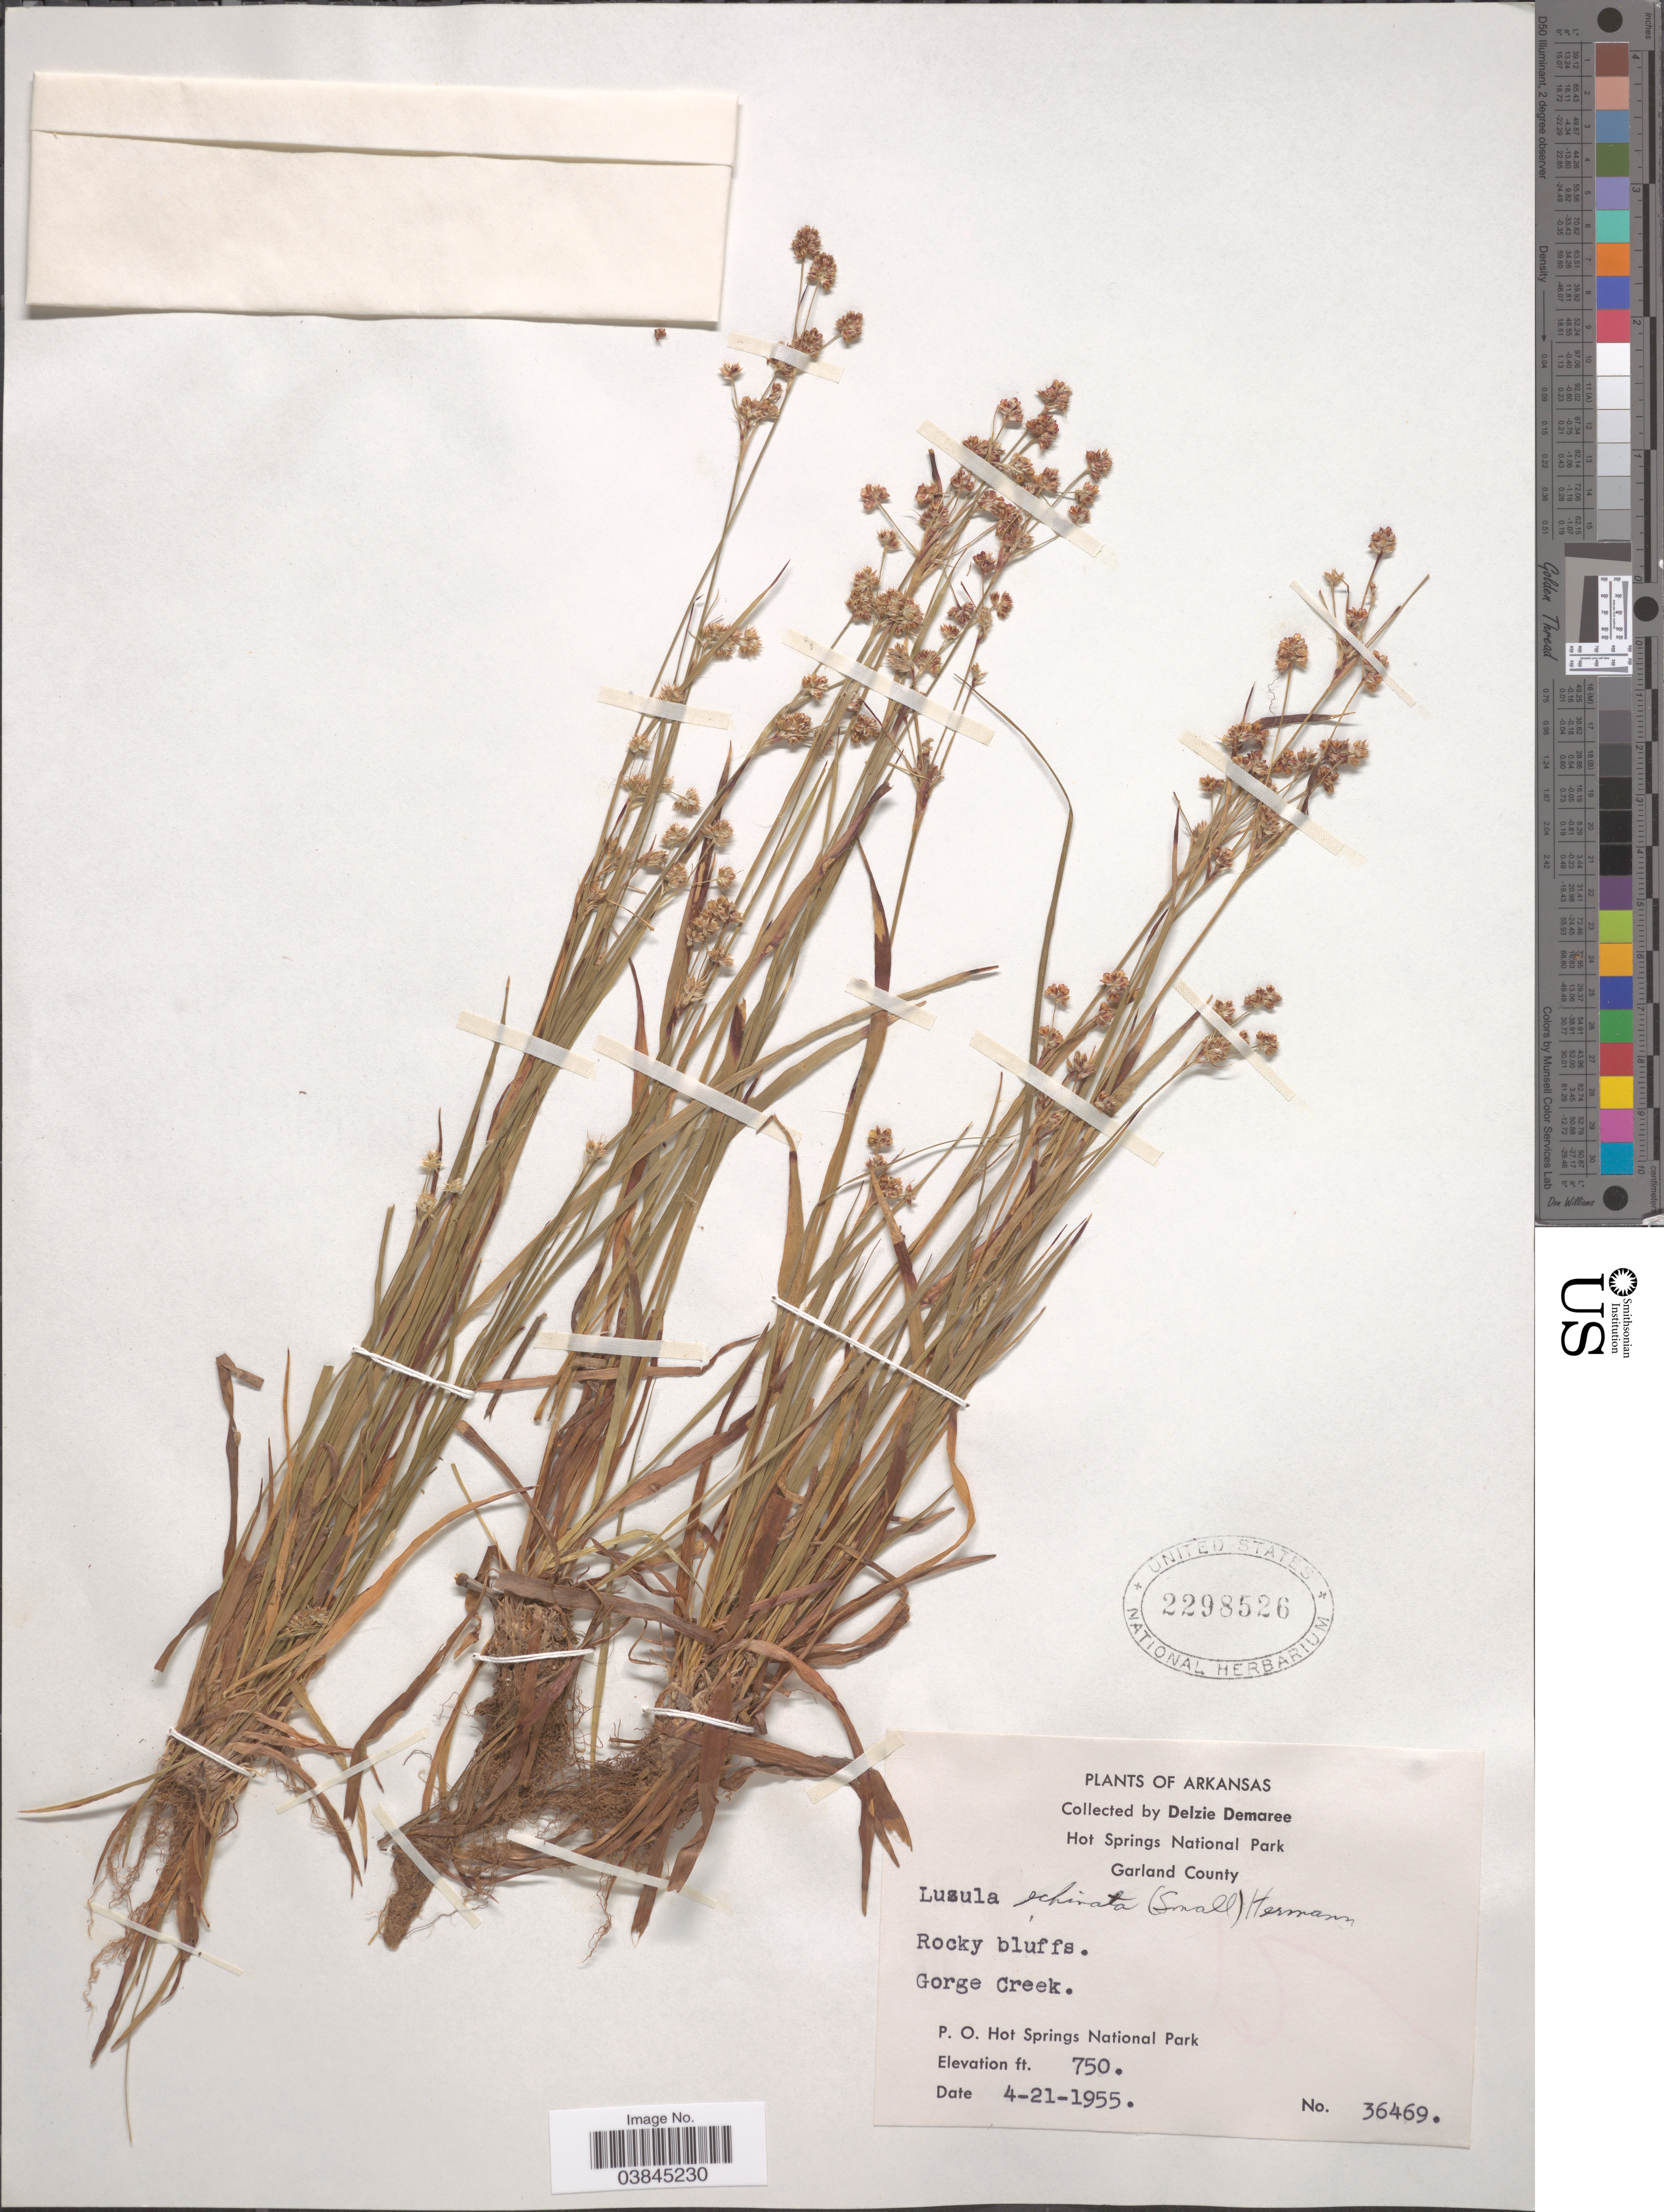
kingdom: Plantae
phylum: Tracheophyta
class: Liliopsida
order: Poales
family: Juncaceae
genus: Luzula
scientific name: Luzula campestris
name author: (L.) DC.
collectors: D. Demaree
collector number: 36469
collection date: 1955-04-21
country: United States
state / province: Arkansas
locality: Hot Springs National Park. Garland County. Gorge Creek. P. O. Hot Springs National Park.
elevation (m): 229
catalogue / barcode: US 2298526